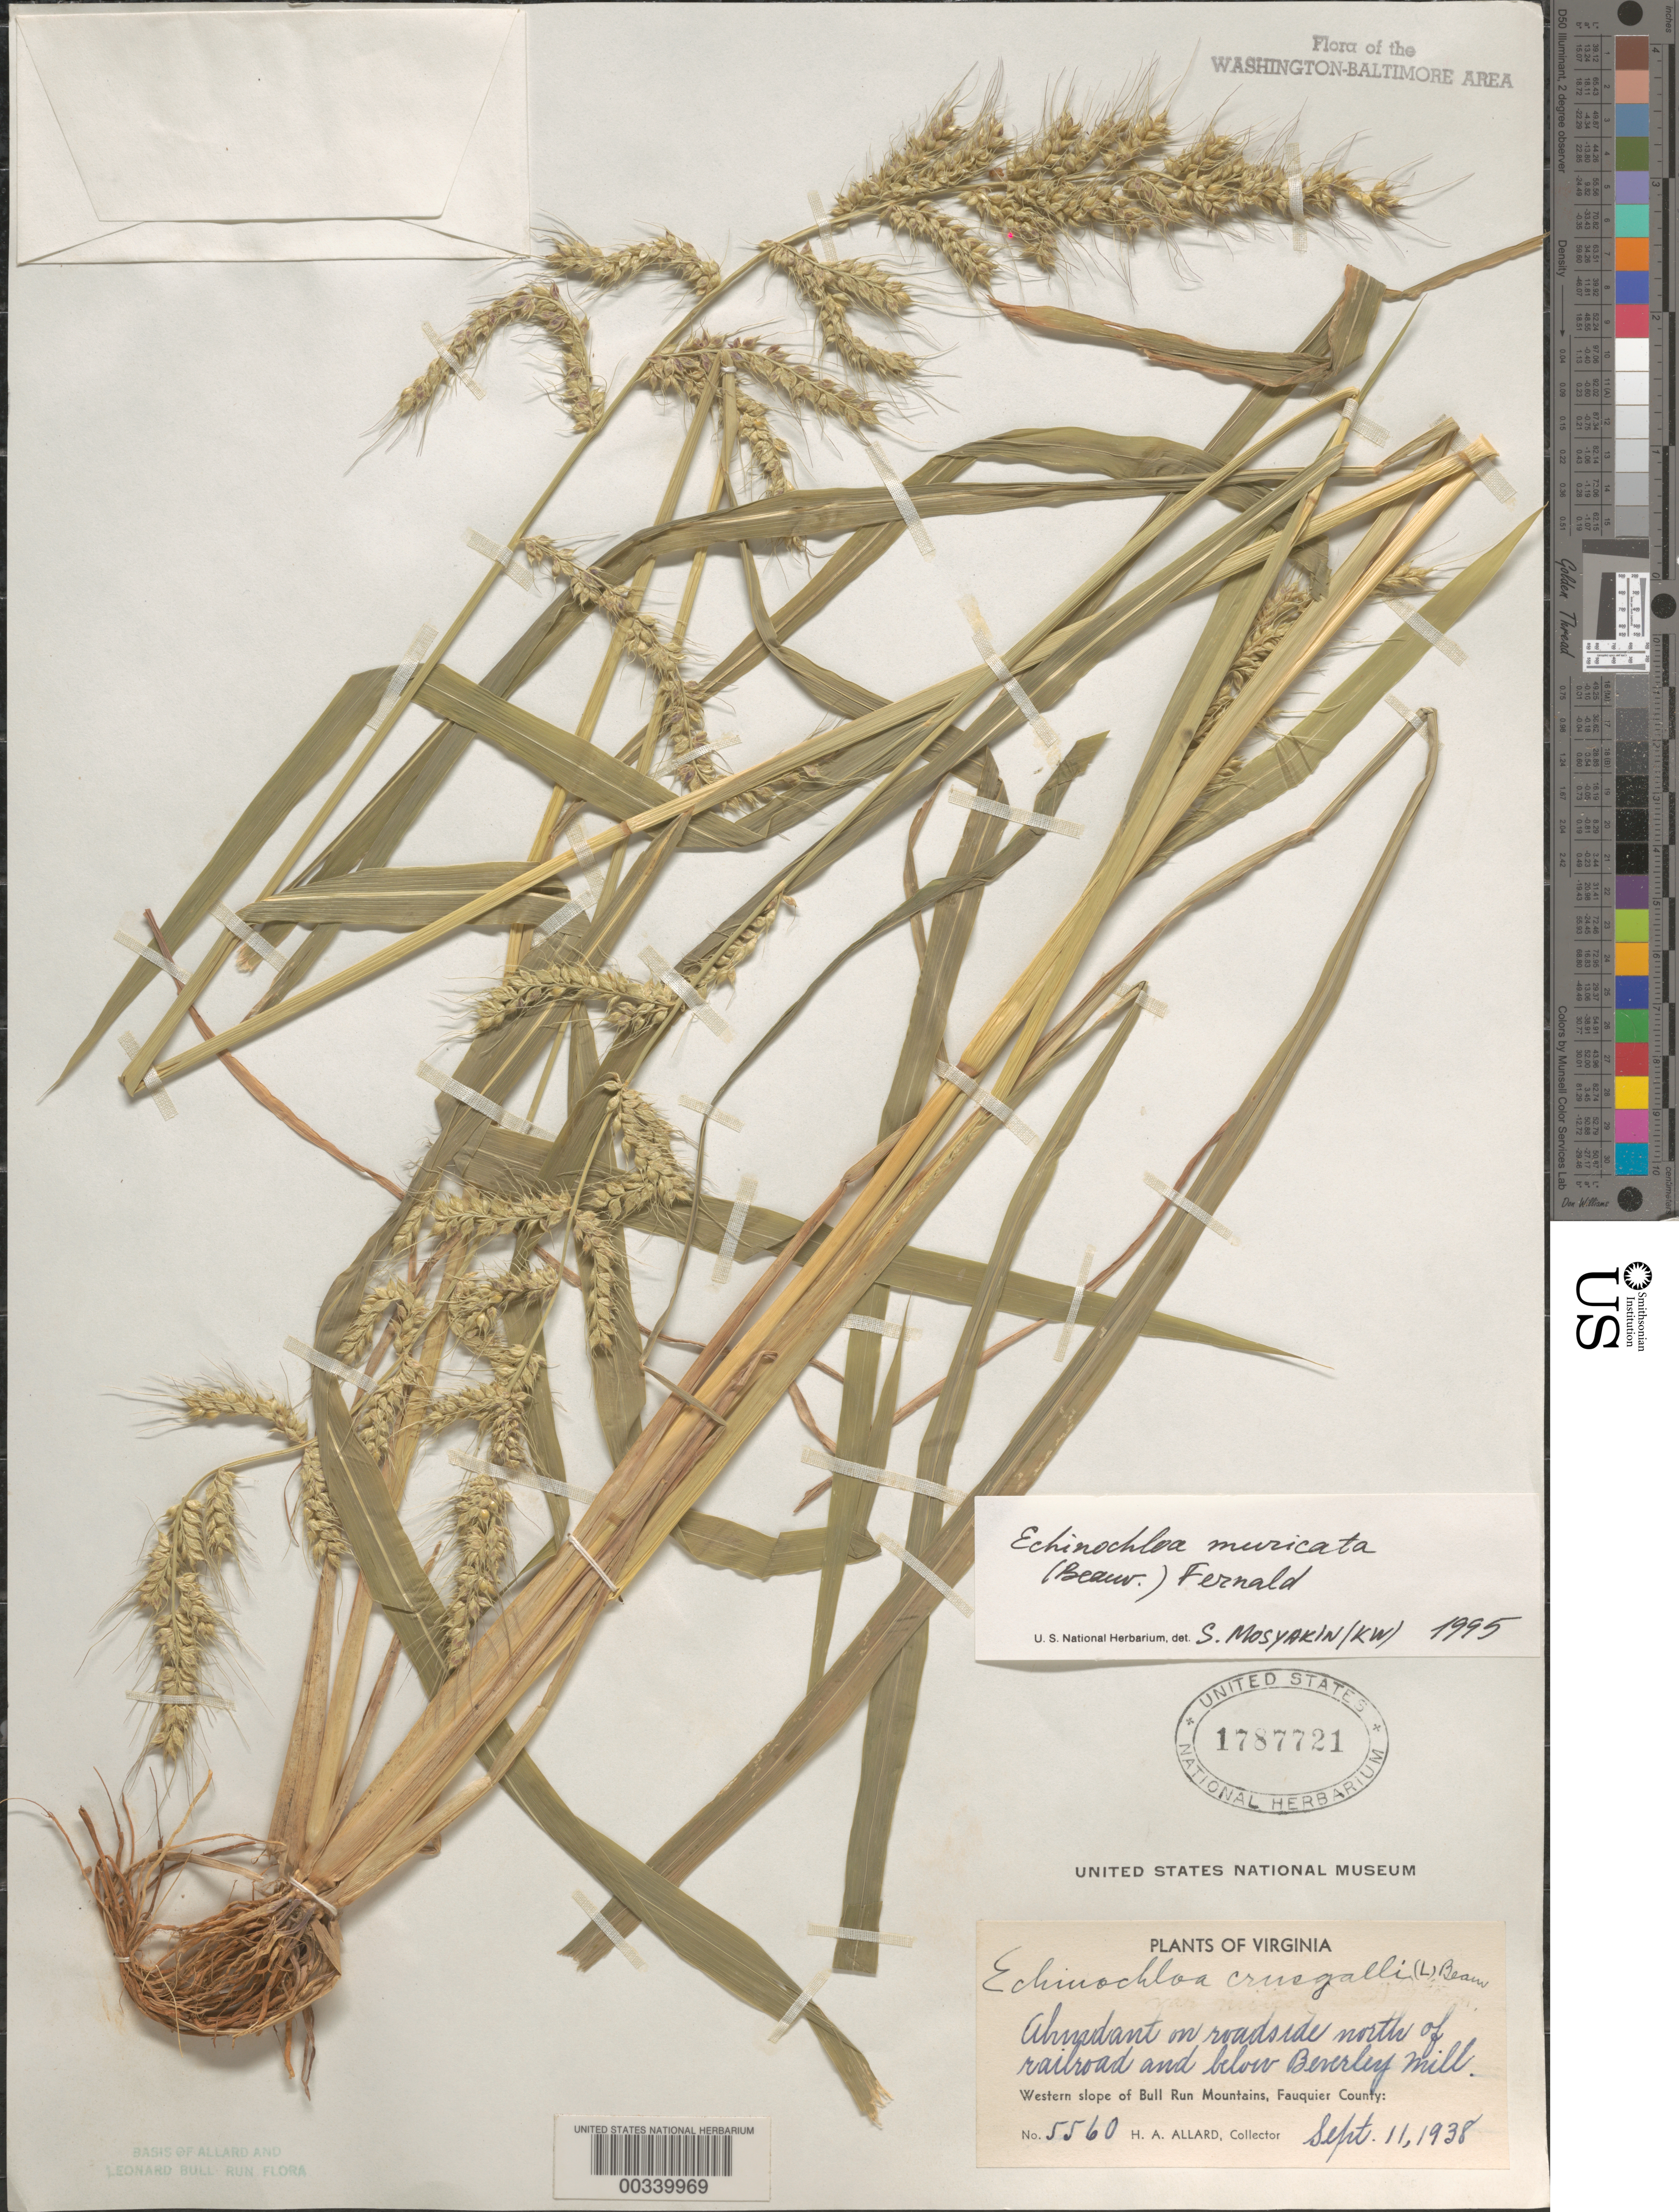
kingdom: Plantae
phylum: Tracheophyta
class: Liliopsida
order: Poales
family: Poaceae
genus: Echinochloa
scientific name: Echinochloa muricata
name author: (P. Beauv.) Fernald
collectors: H. A. Allard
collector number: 5560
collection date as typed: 11 Sep 1938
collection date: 1938-09-11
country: United States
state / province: Virginia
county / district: Fauquier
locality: Below Beverley Mill Bull Run Mts.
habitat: On roadside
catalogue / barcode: US 1787721